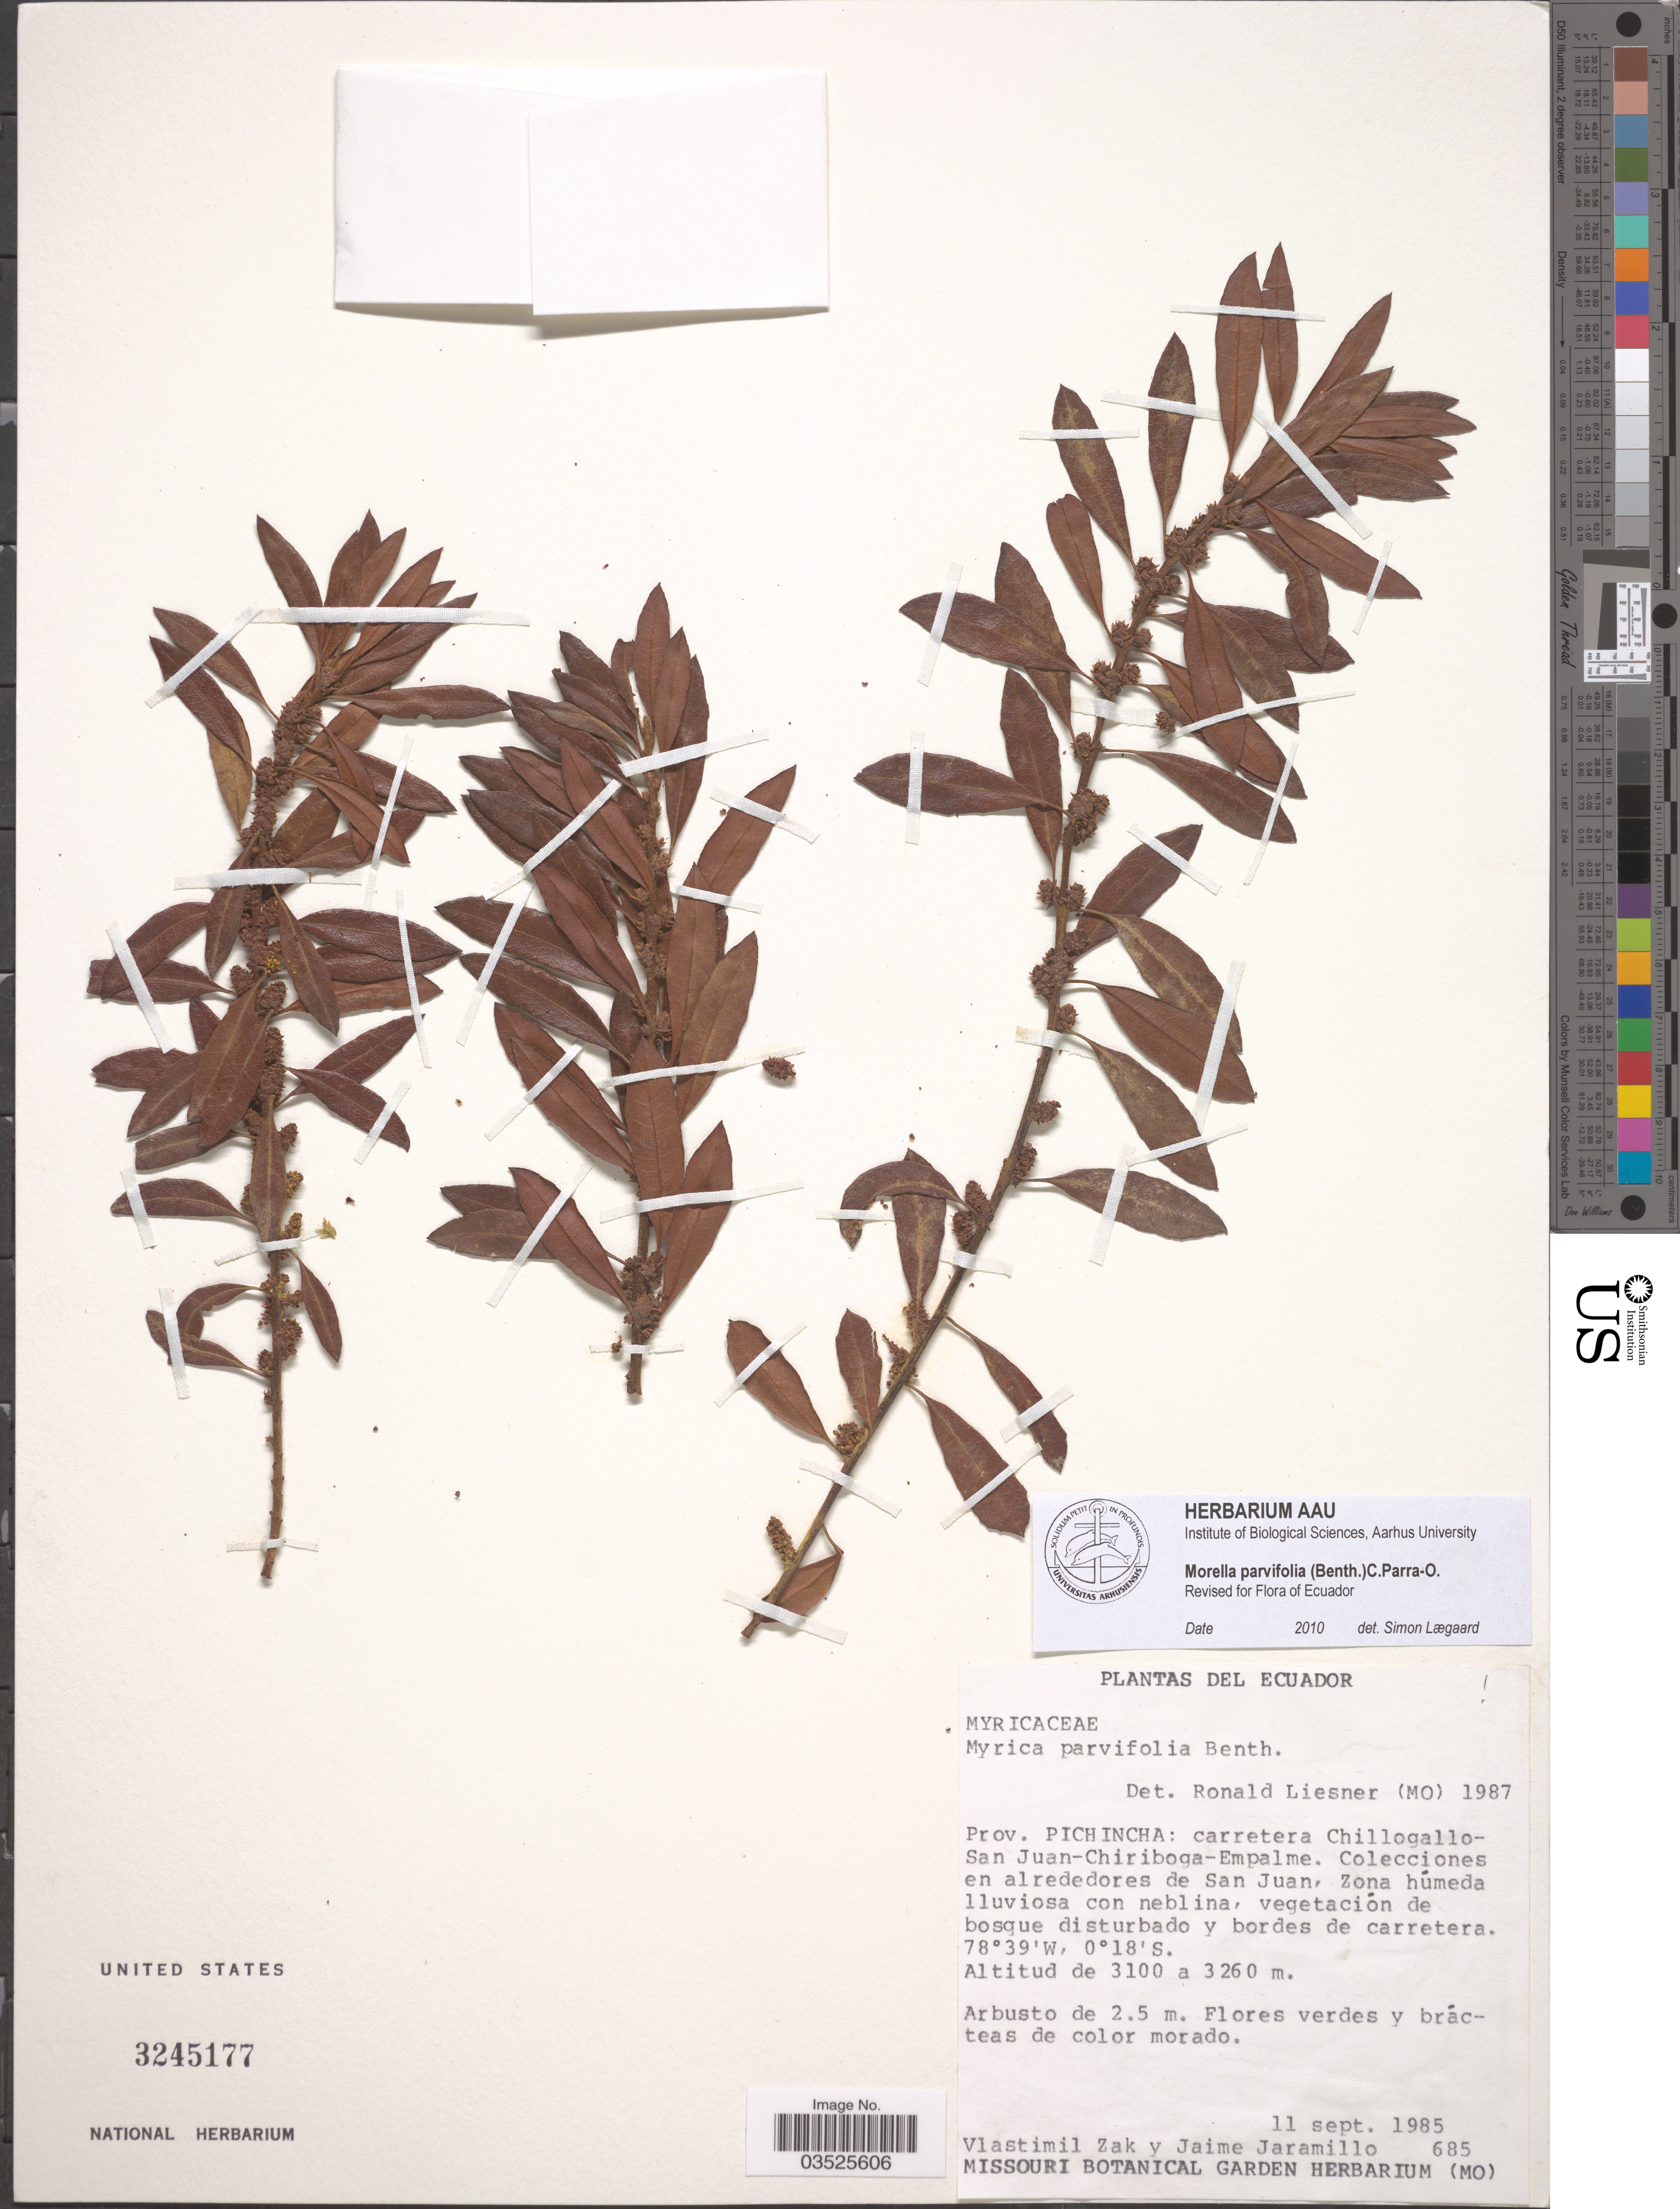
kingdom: Plantae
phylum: Tracheophyta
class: Magnoliopsida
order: Fagales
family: Myricaceae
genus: Myrica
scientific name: Myrica parvifolia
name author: Benth.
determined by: Lægaard, S.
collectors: V. Zak & J. Jaramillo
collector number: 685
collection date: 1985-09-11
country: Ecuador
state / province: Pichincha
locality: Carretera Chillogallo-San Juan-Chiriboga-Empalme. Colecciones en alrededores de San Juan.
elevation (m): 3100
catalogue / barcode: US 3245177